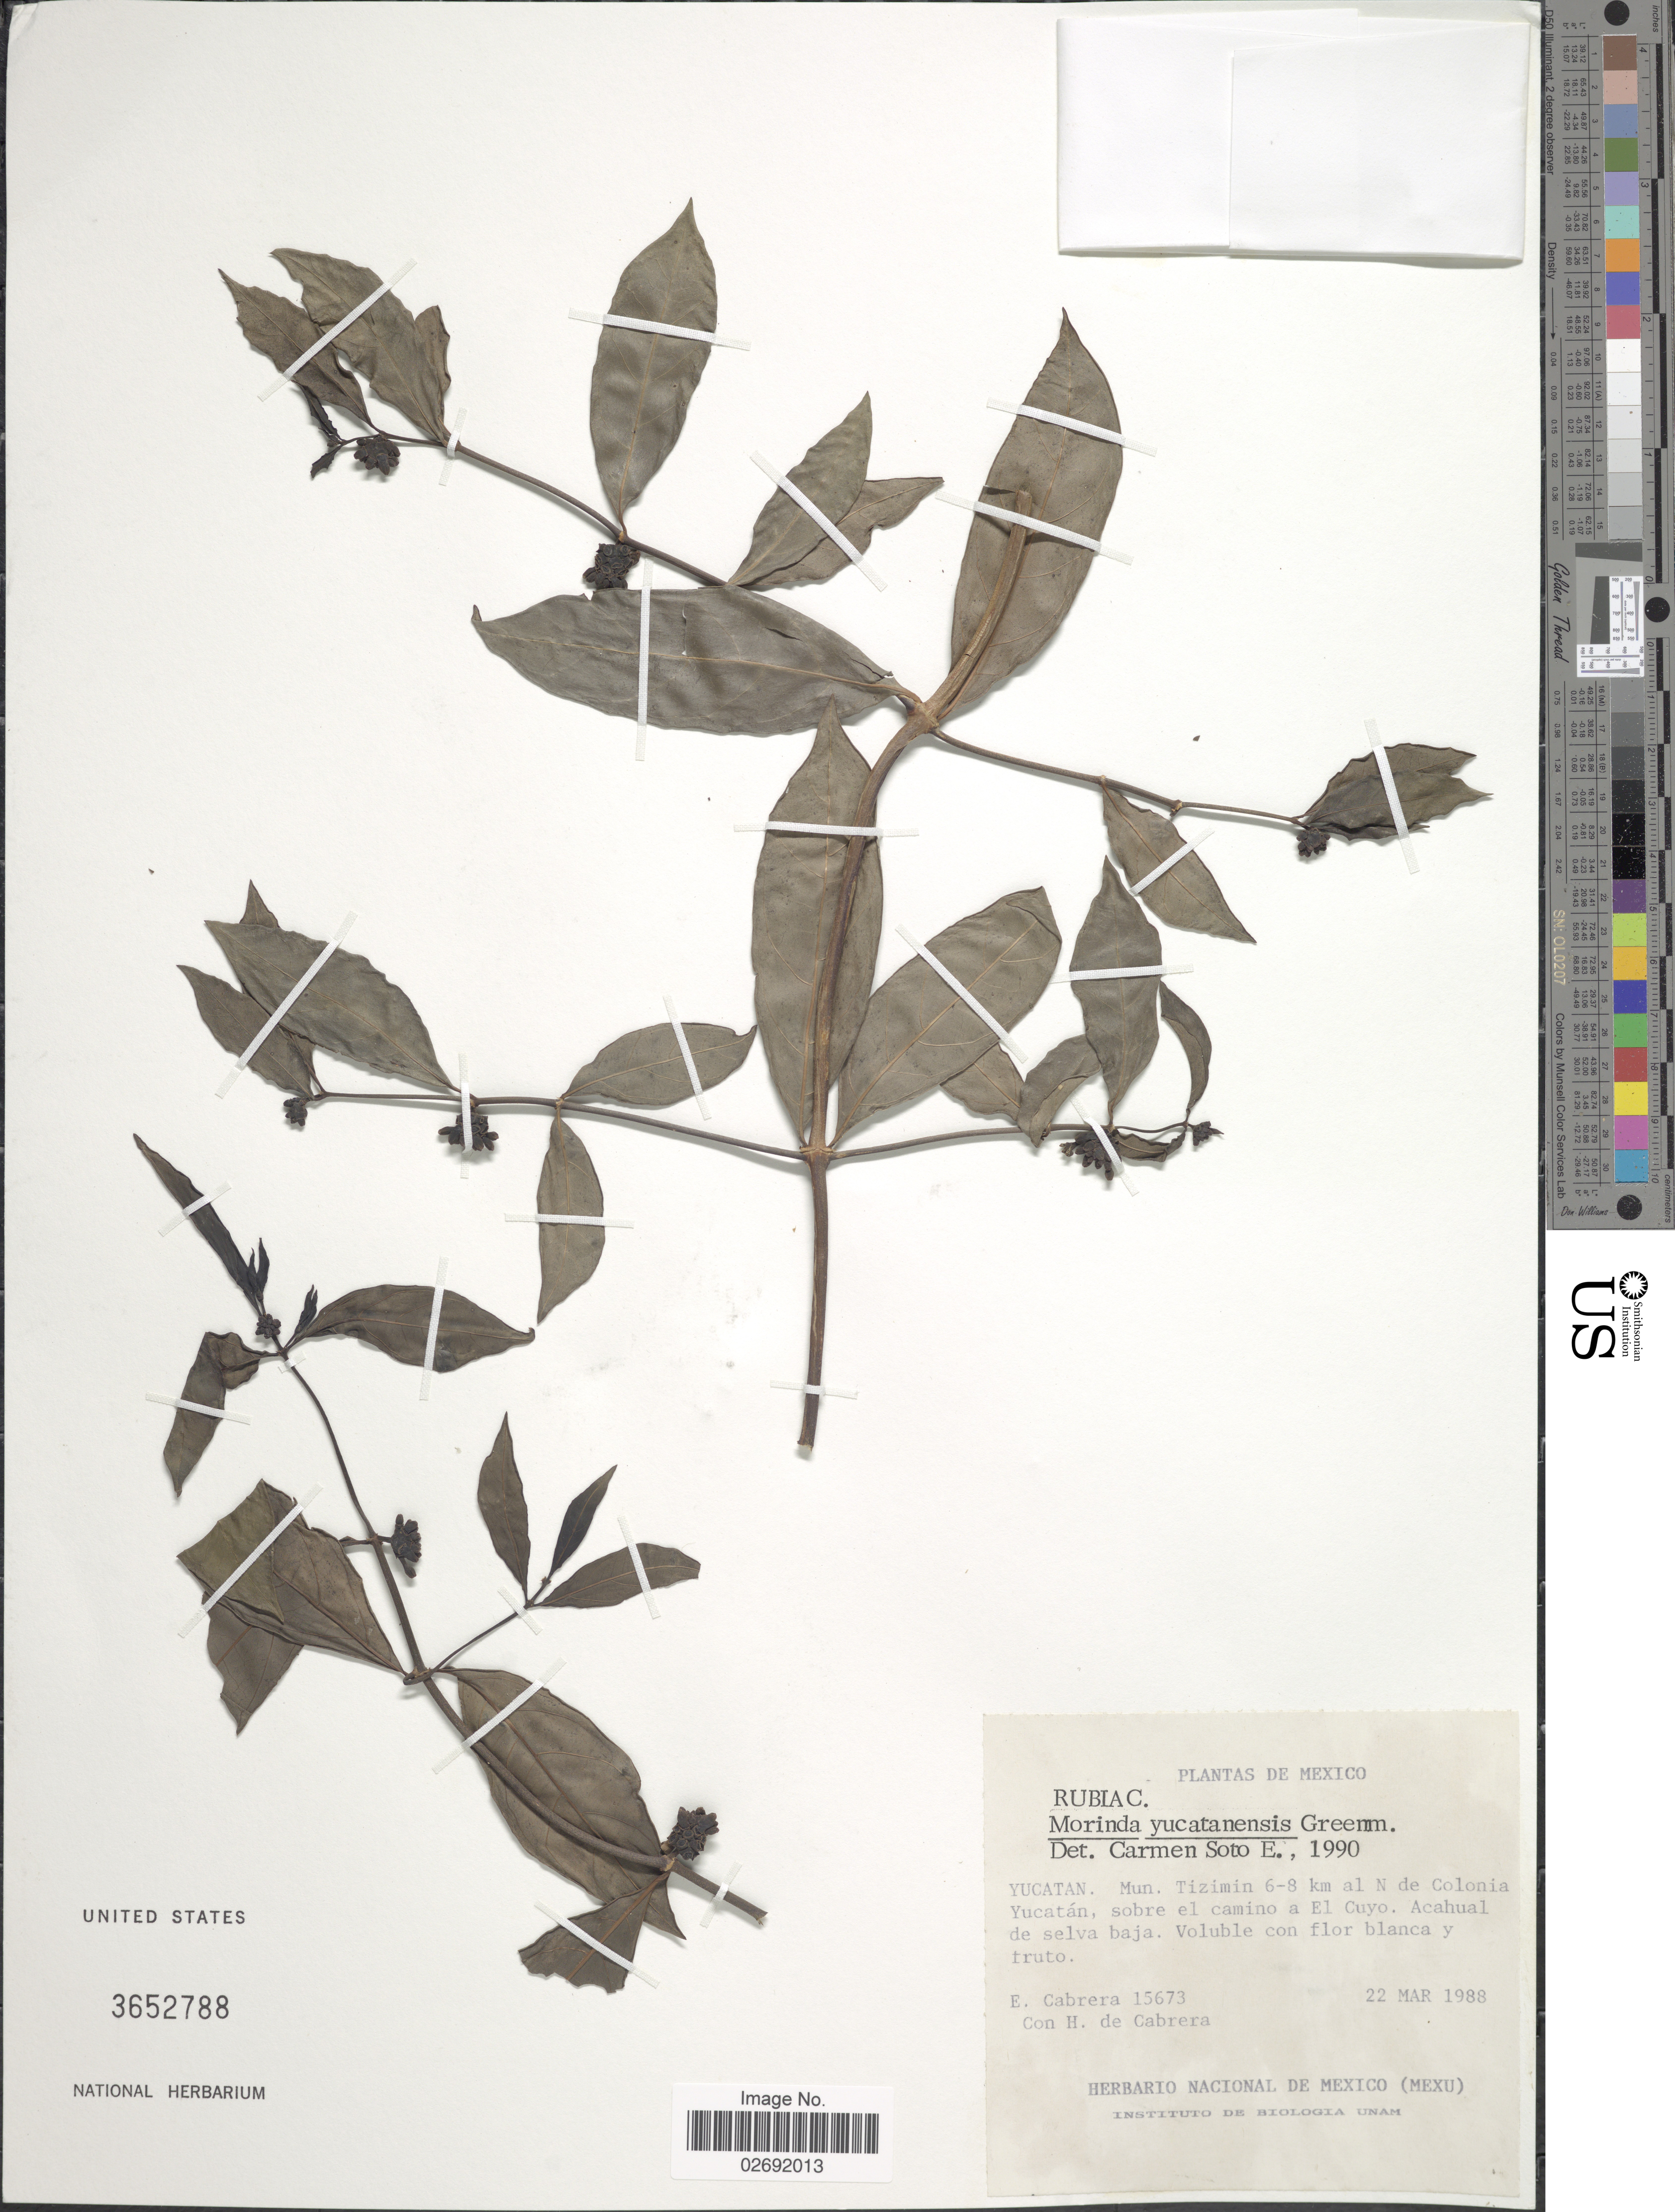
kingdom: Plantae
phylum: Tracheophyta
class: Magnoliopsida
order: Gentianales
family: Rubiaceae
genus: Morinda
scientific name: Morinda yucatanensis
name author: Greenm.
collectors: E. Cabrera & H. de Cabrera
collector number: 15673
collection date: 1988-03-22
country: Mexico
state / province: Yucatán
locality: Mun. Tizimin 6-8 km al N de Colonia Yucatám, sobre el camino a El Cuyo, Acahual de selva baja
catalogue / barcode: US 3652788